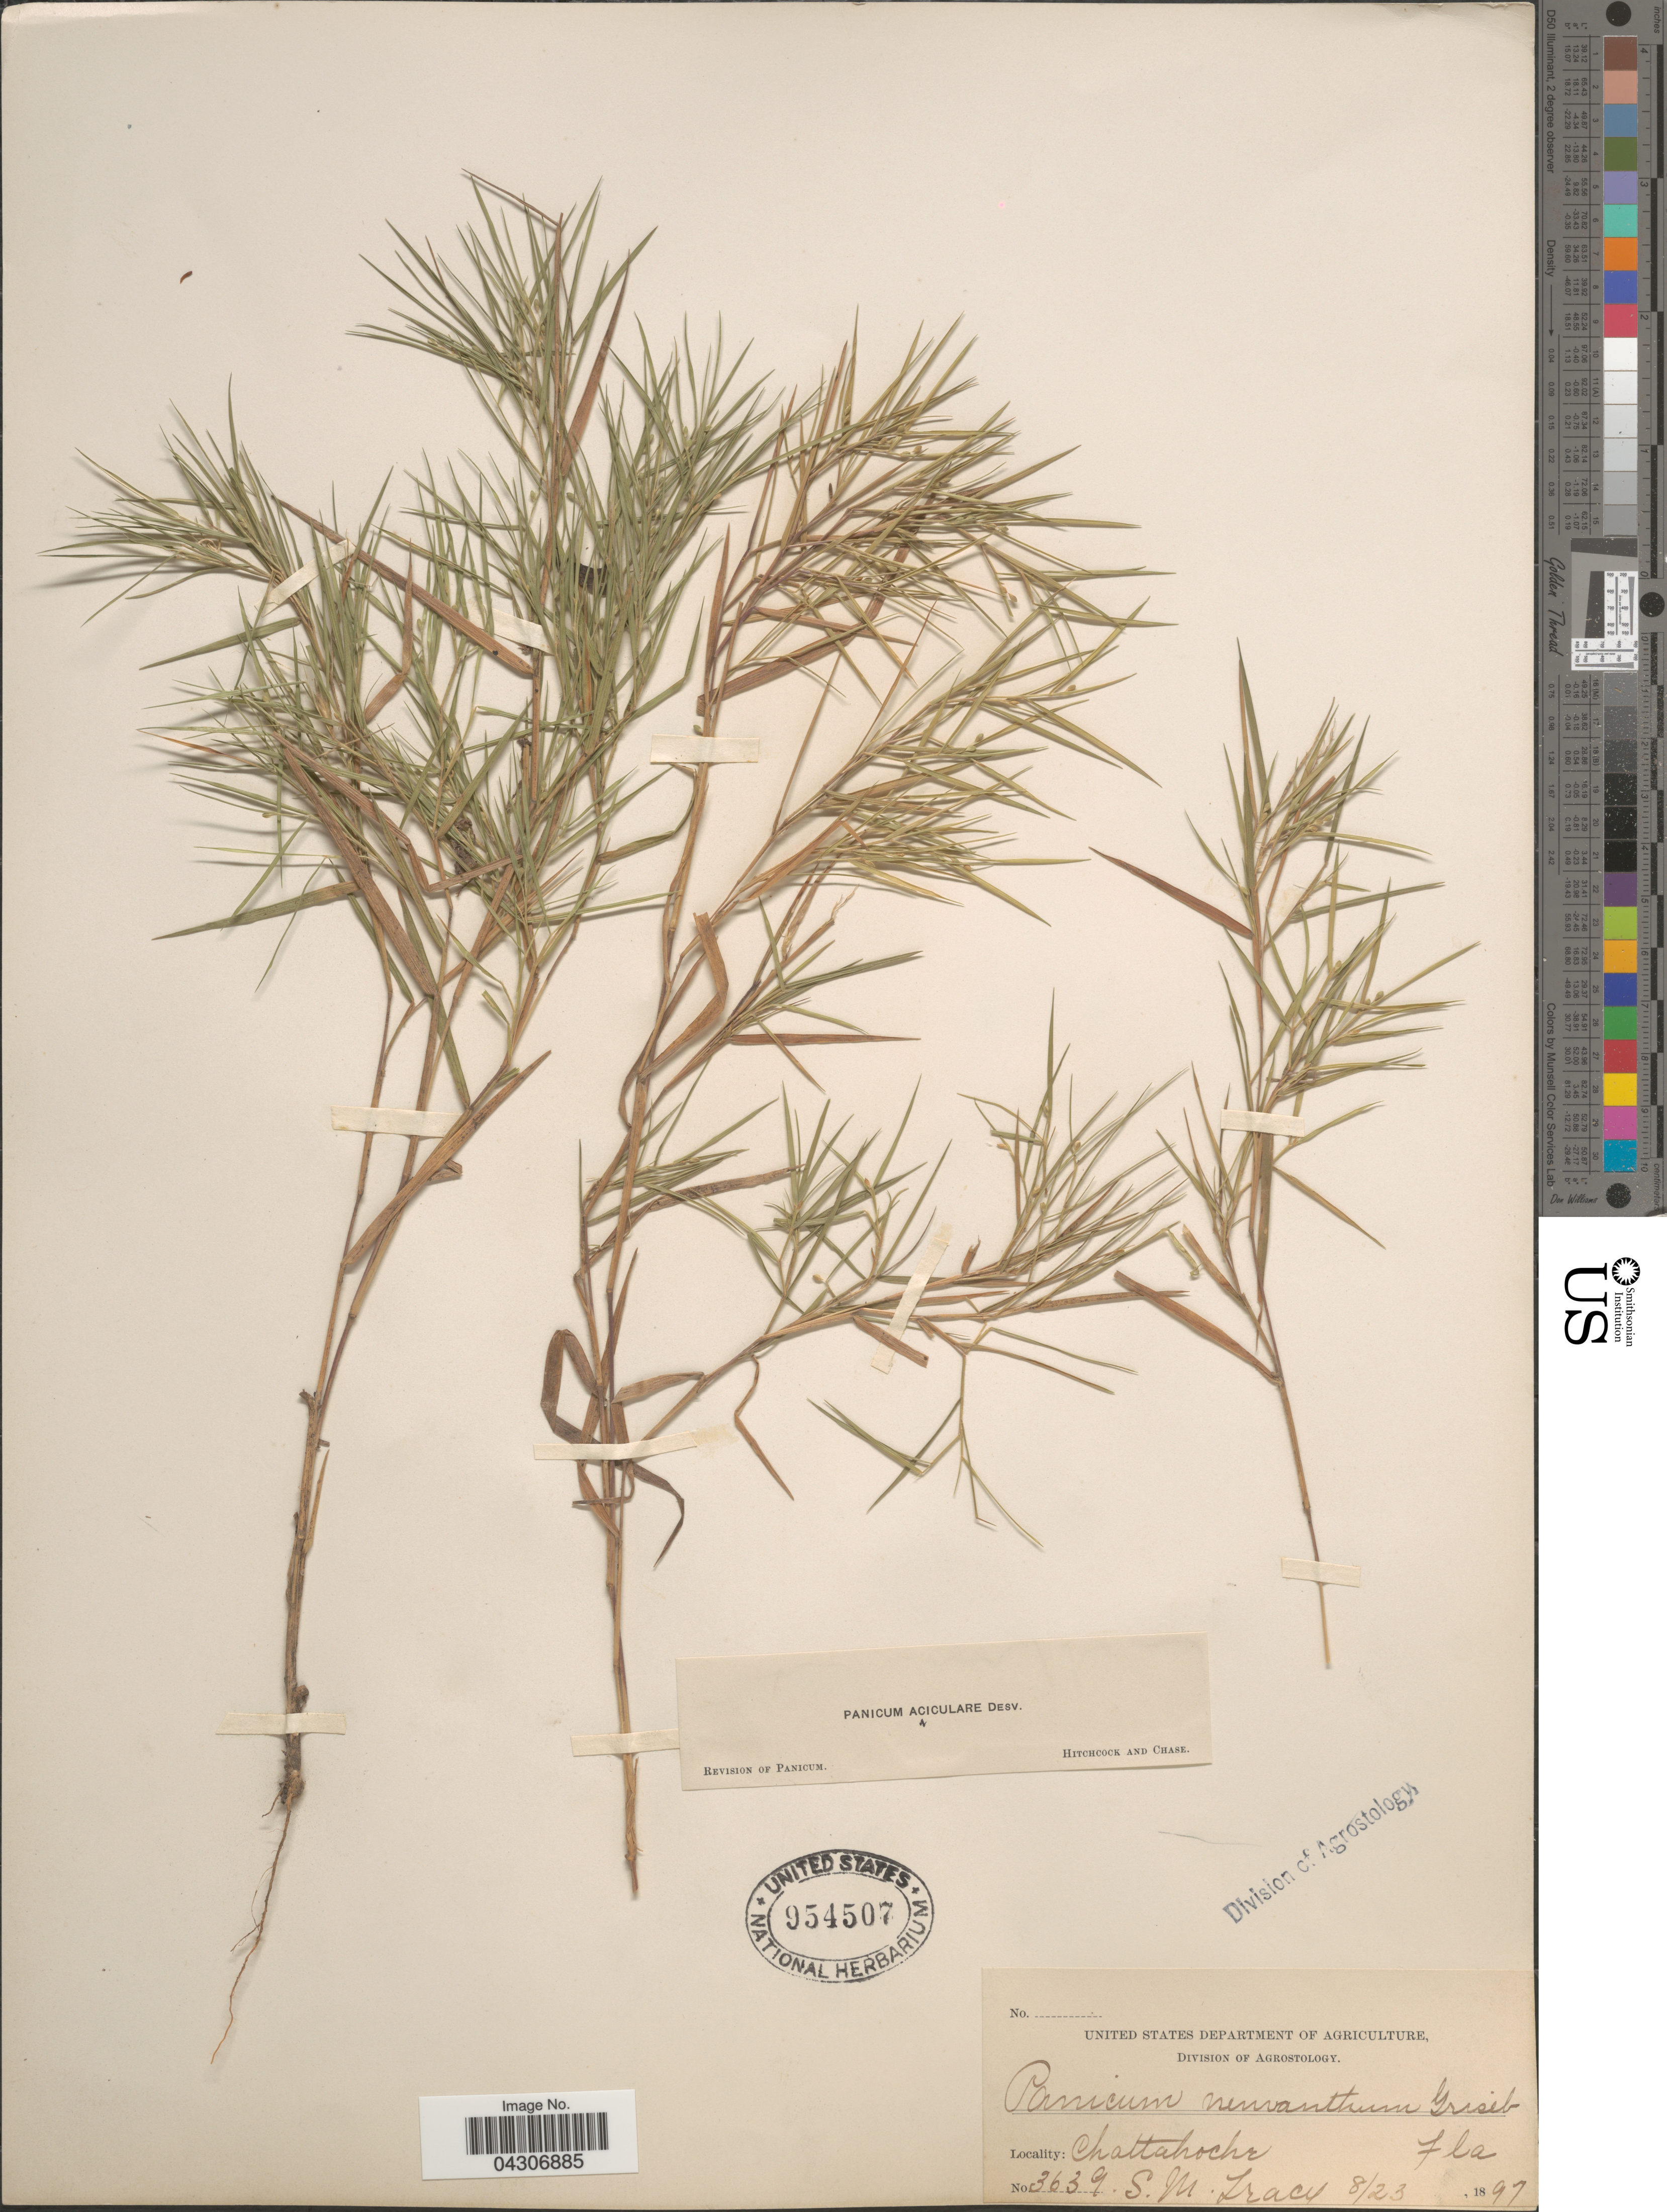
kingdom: Plantae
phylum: Tracheophyta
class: Liliopsida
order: Poales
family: Poaceae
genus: Dichanthelium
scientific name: Dichanthelium aciculare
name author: (Desv. ex Poir.) Gould & C.A. Clark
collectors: S. M. Tracy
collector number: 3639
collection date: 1897-08-23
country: United States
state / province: Florida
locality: Chattahoche.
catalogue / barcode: US 954507